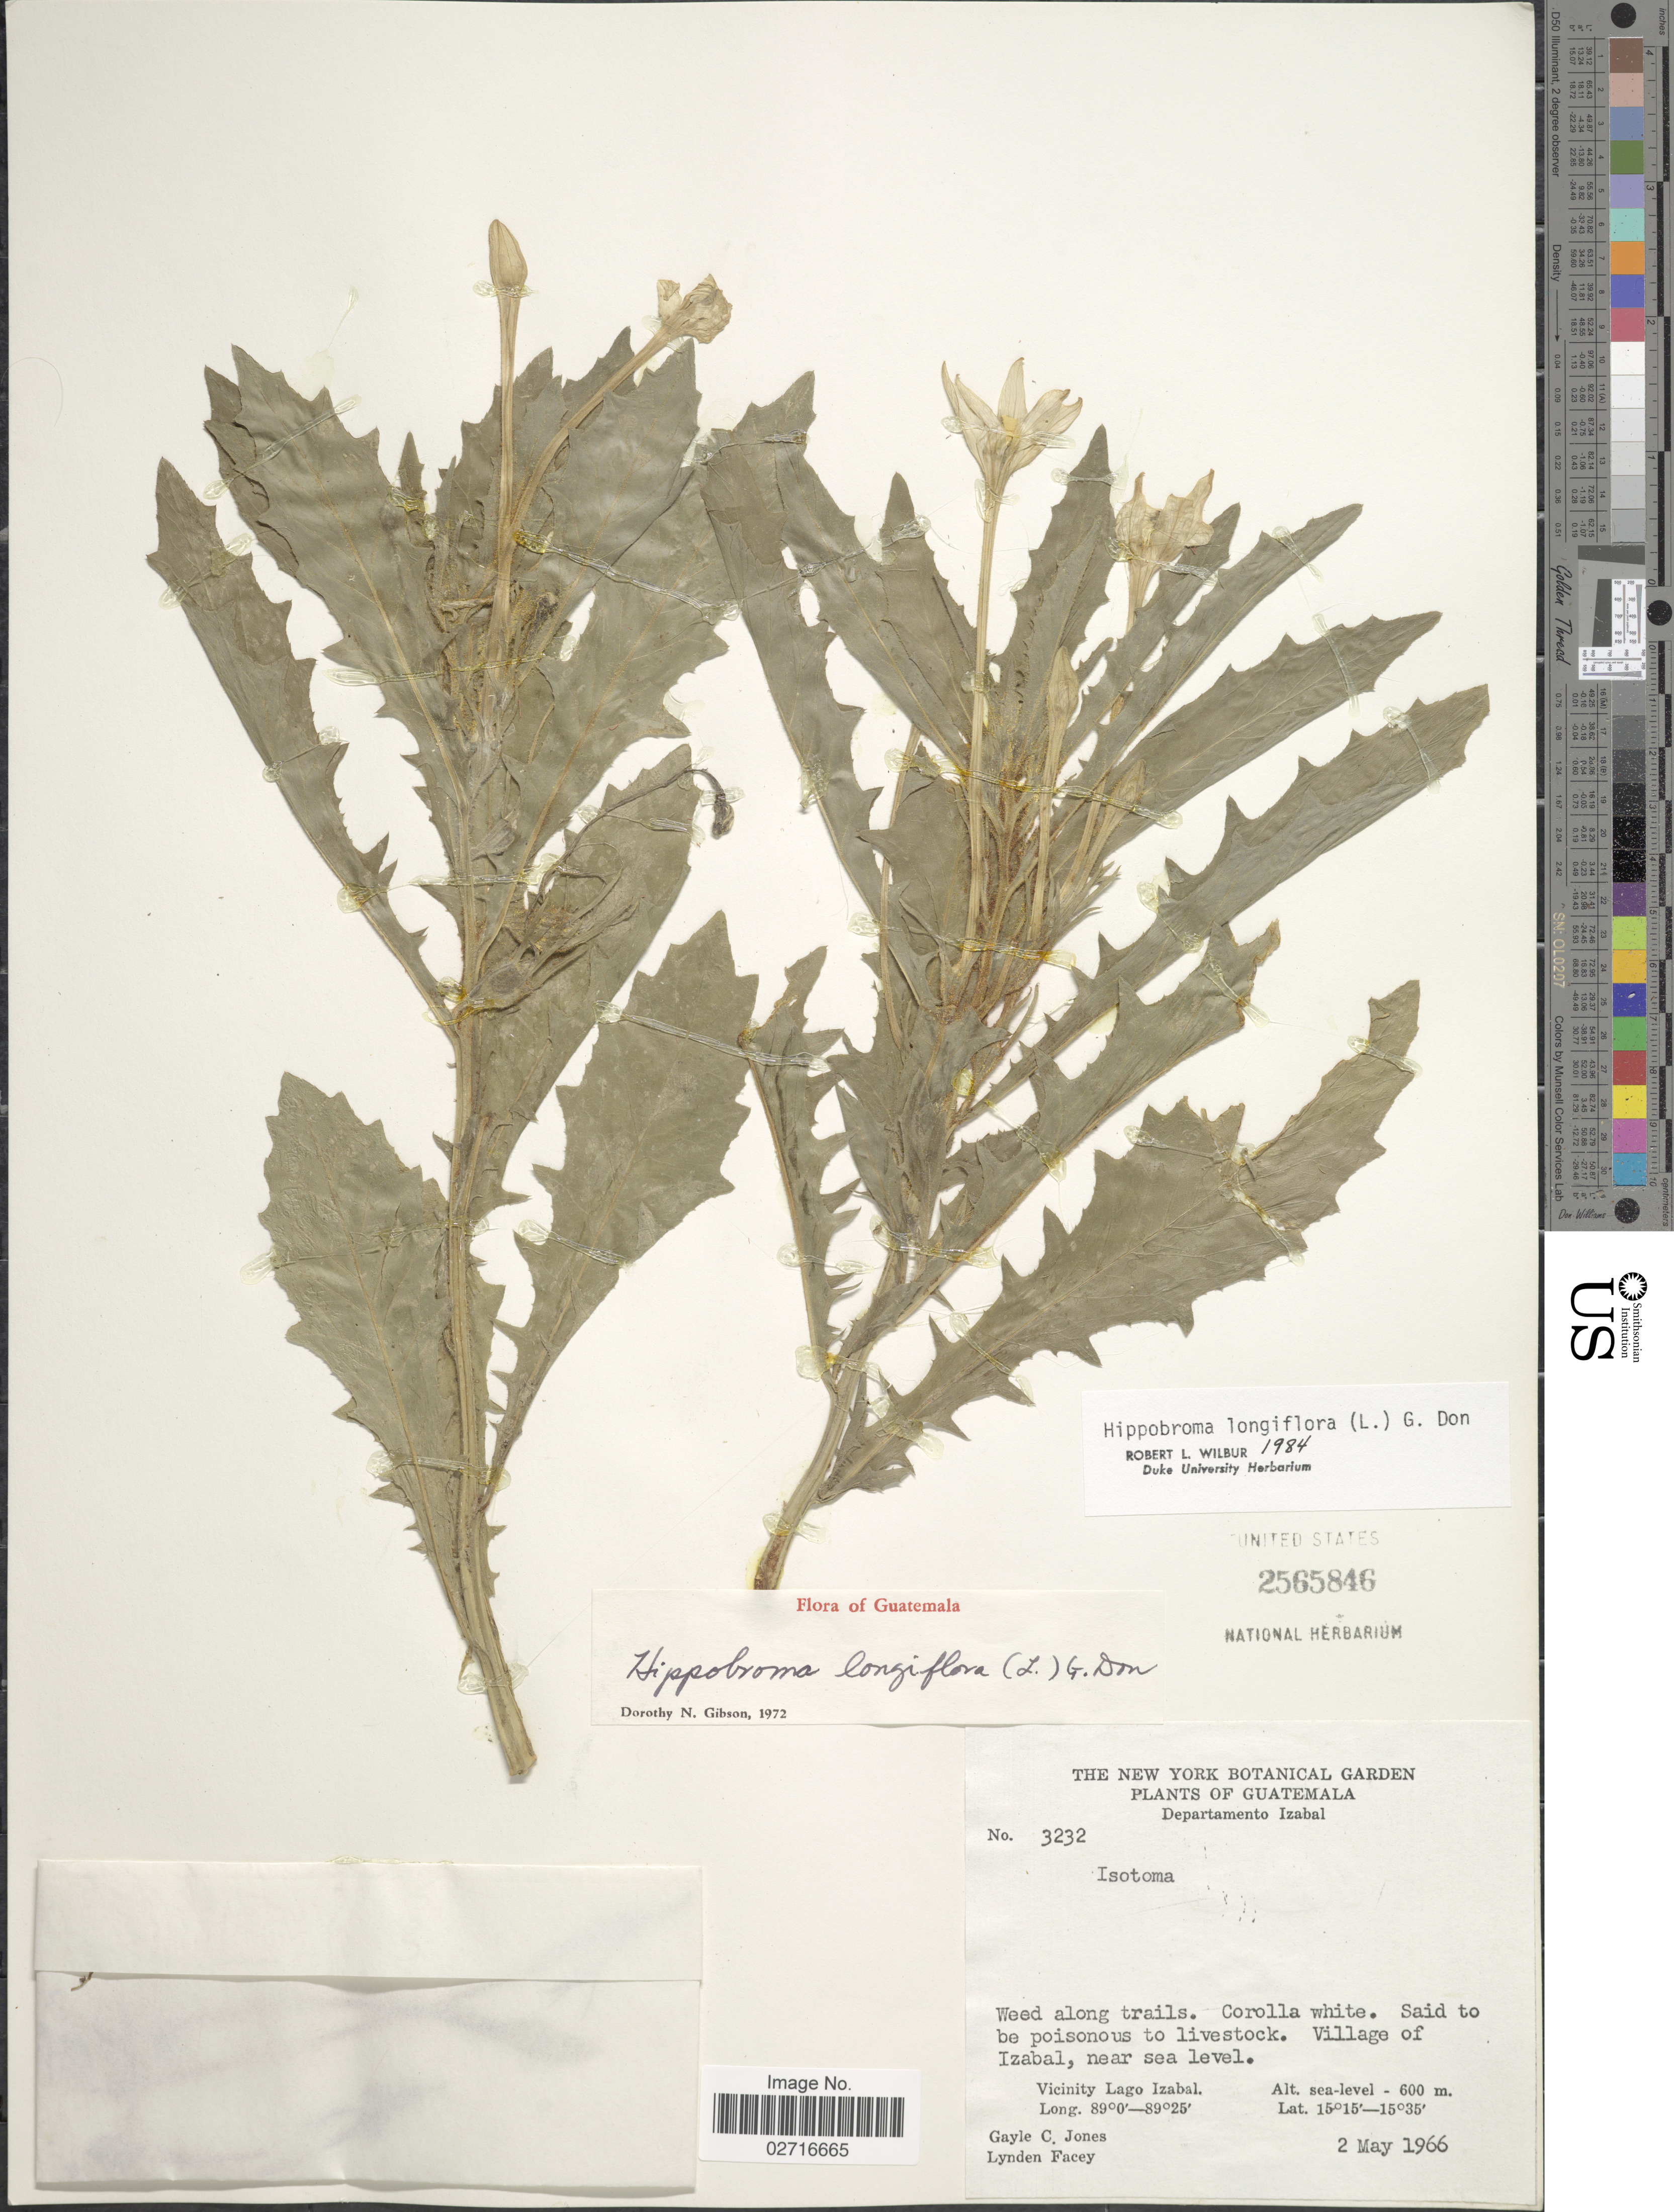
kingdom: Plantae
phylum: Tracheophyta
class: Magnoliopsida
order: Asterales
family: Campanulaceae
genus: Hippobroma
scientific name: Hippobroma longiflora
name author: (L.) G. Don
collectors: G. C. Jones & L. Facey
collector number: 3232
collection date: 1966-05-02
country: Guatemala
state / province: Izabal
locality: Weed along trails, village of Izabal, Vicinity Lago Izabal.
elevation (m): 0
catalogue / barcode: US 2565846